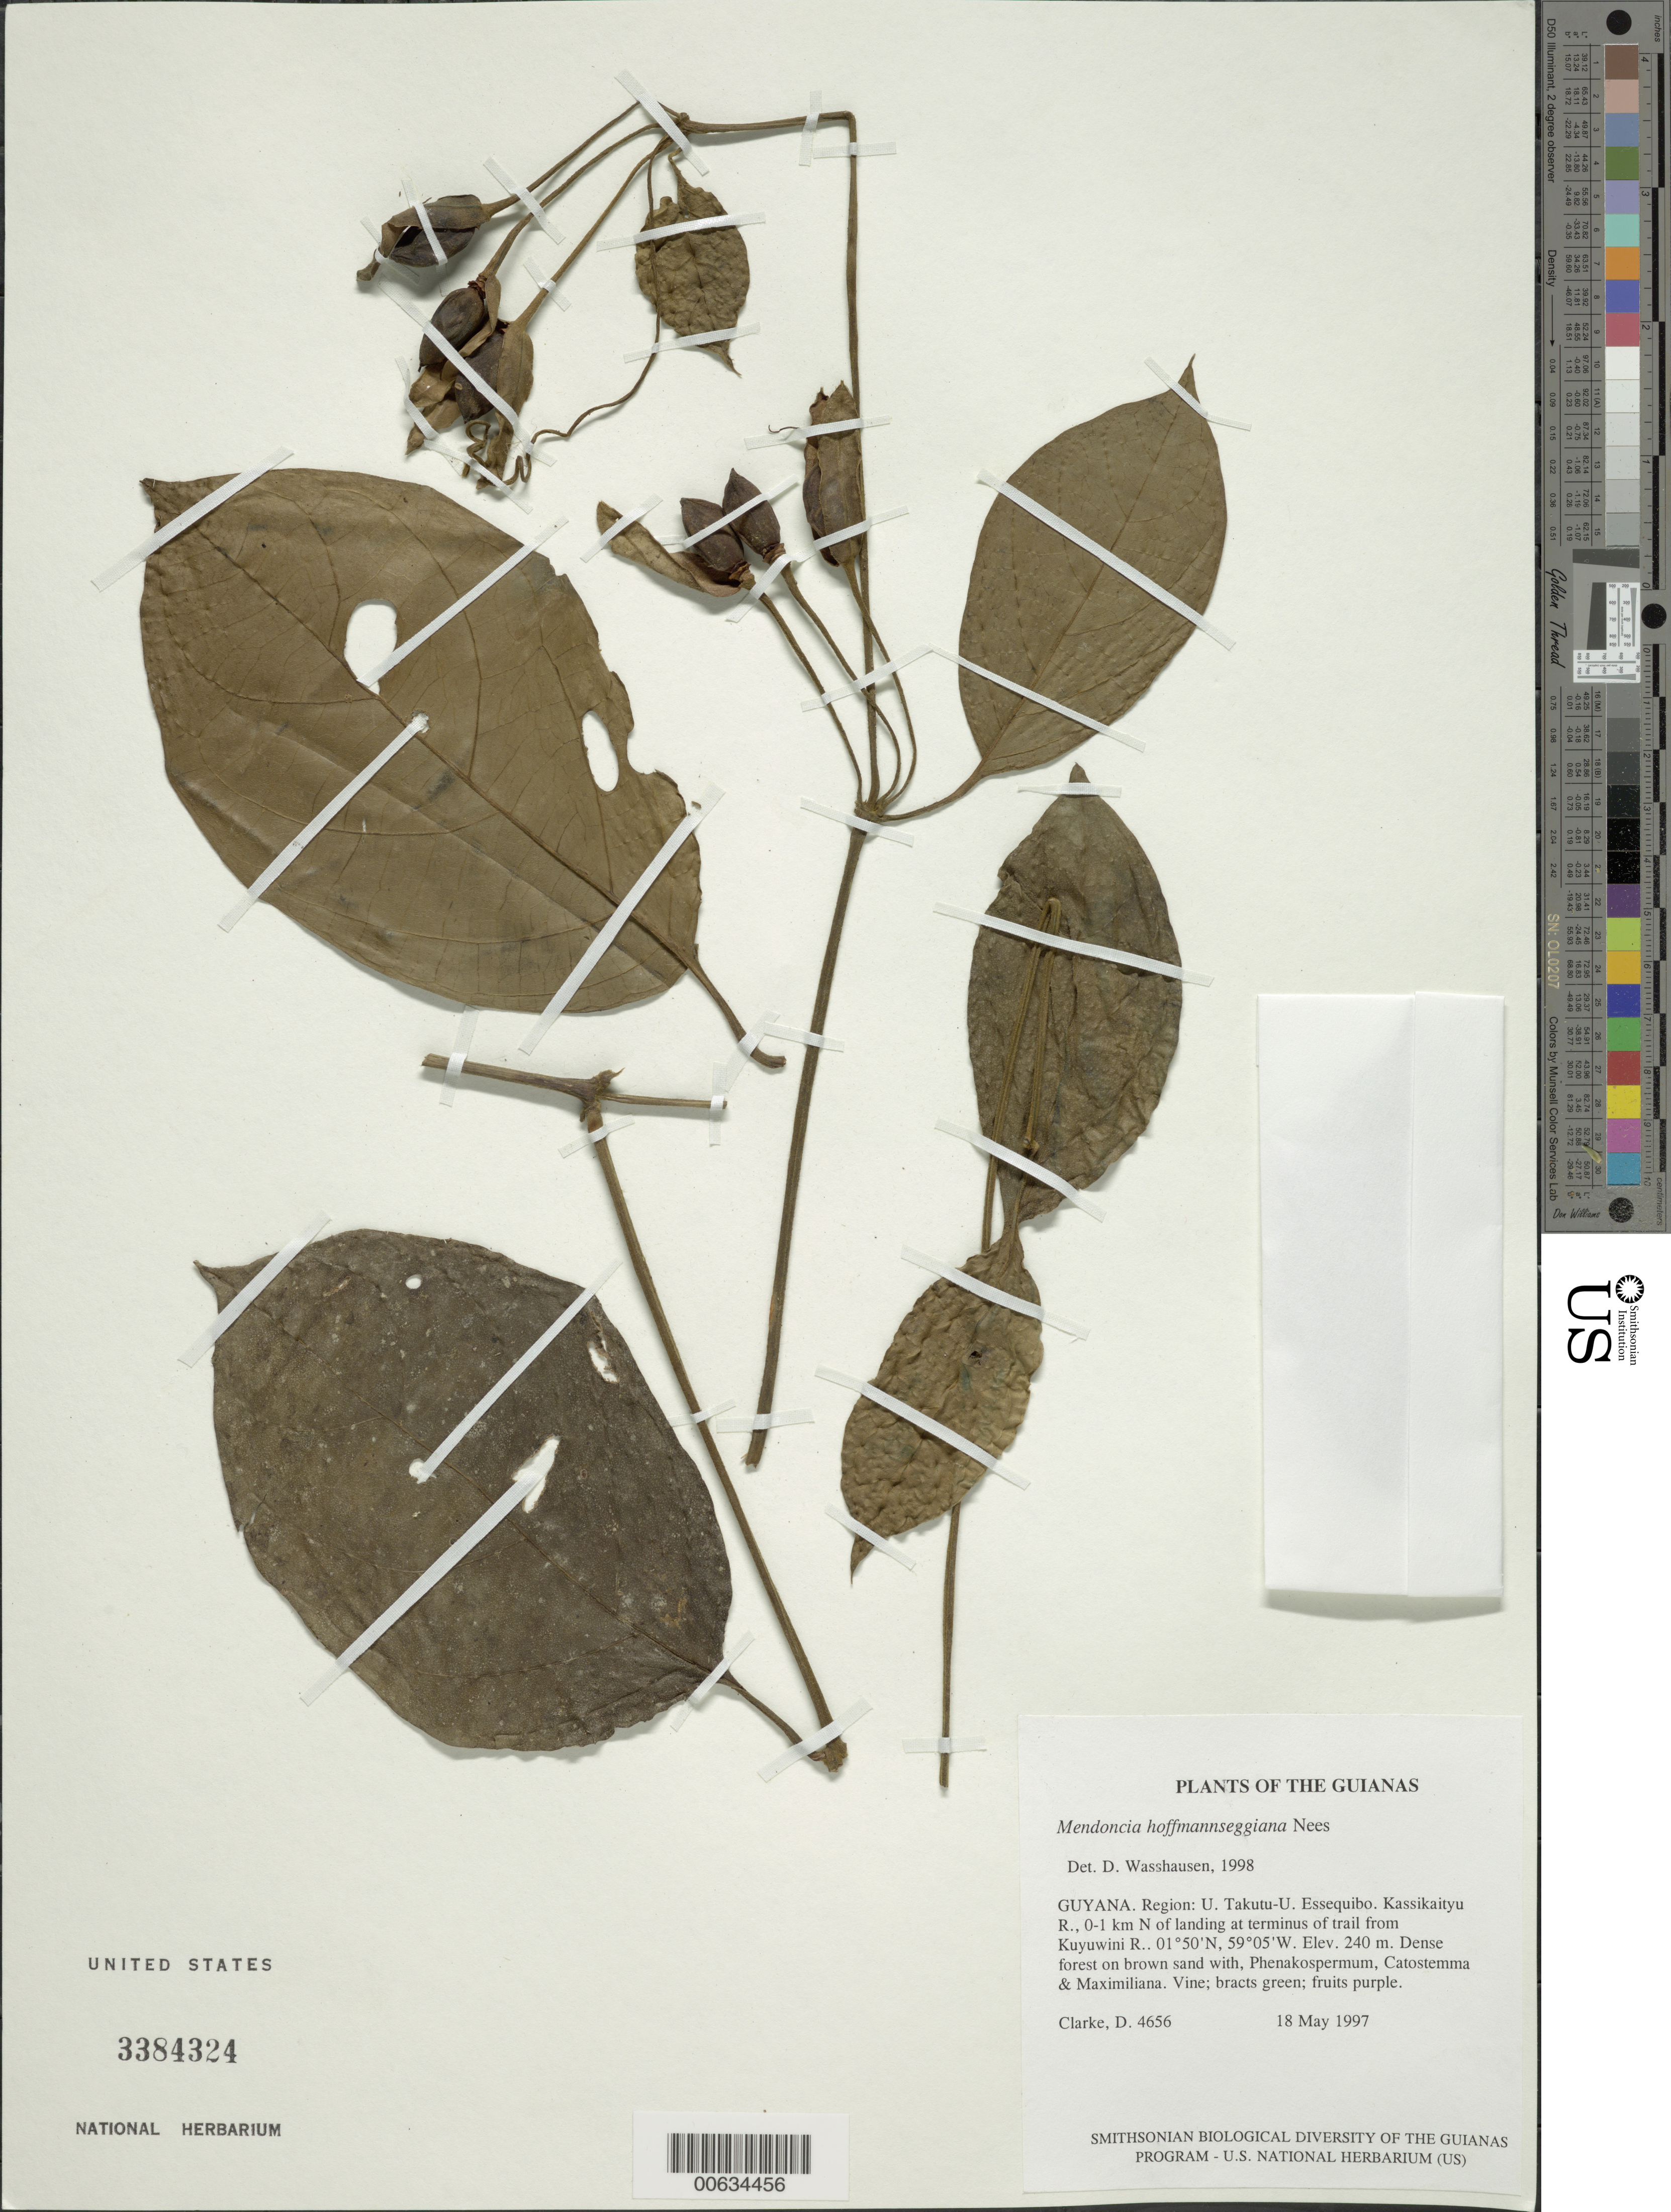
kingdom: Plantae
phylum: Tracheophyta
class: Magnoliopsida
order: Lamiales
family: Acanthaceae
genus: Mendoncia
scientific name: Mendoncia hoffmannseggiana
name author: Nees in DC.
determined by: Wasshausen, Dieter C., (BOT), Smithsonian Institution - National Museum of Natural History (UNITED STATES)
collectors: H. D. Clarke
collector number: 4656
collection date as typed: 18 May 1997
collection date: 1997-05-18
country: Guyana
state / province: U. Takutu-U. Essequibo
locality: Kassikaityu R., 0-1 km N of landing at terminus of trail from Kuyuwini R.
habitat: Dense forest on brown sand with, Phenakospermum, Catostemma & Maximiliana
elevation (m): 240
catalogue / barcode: US 3384324